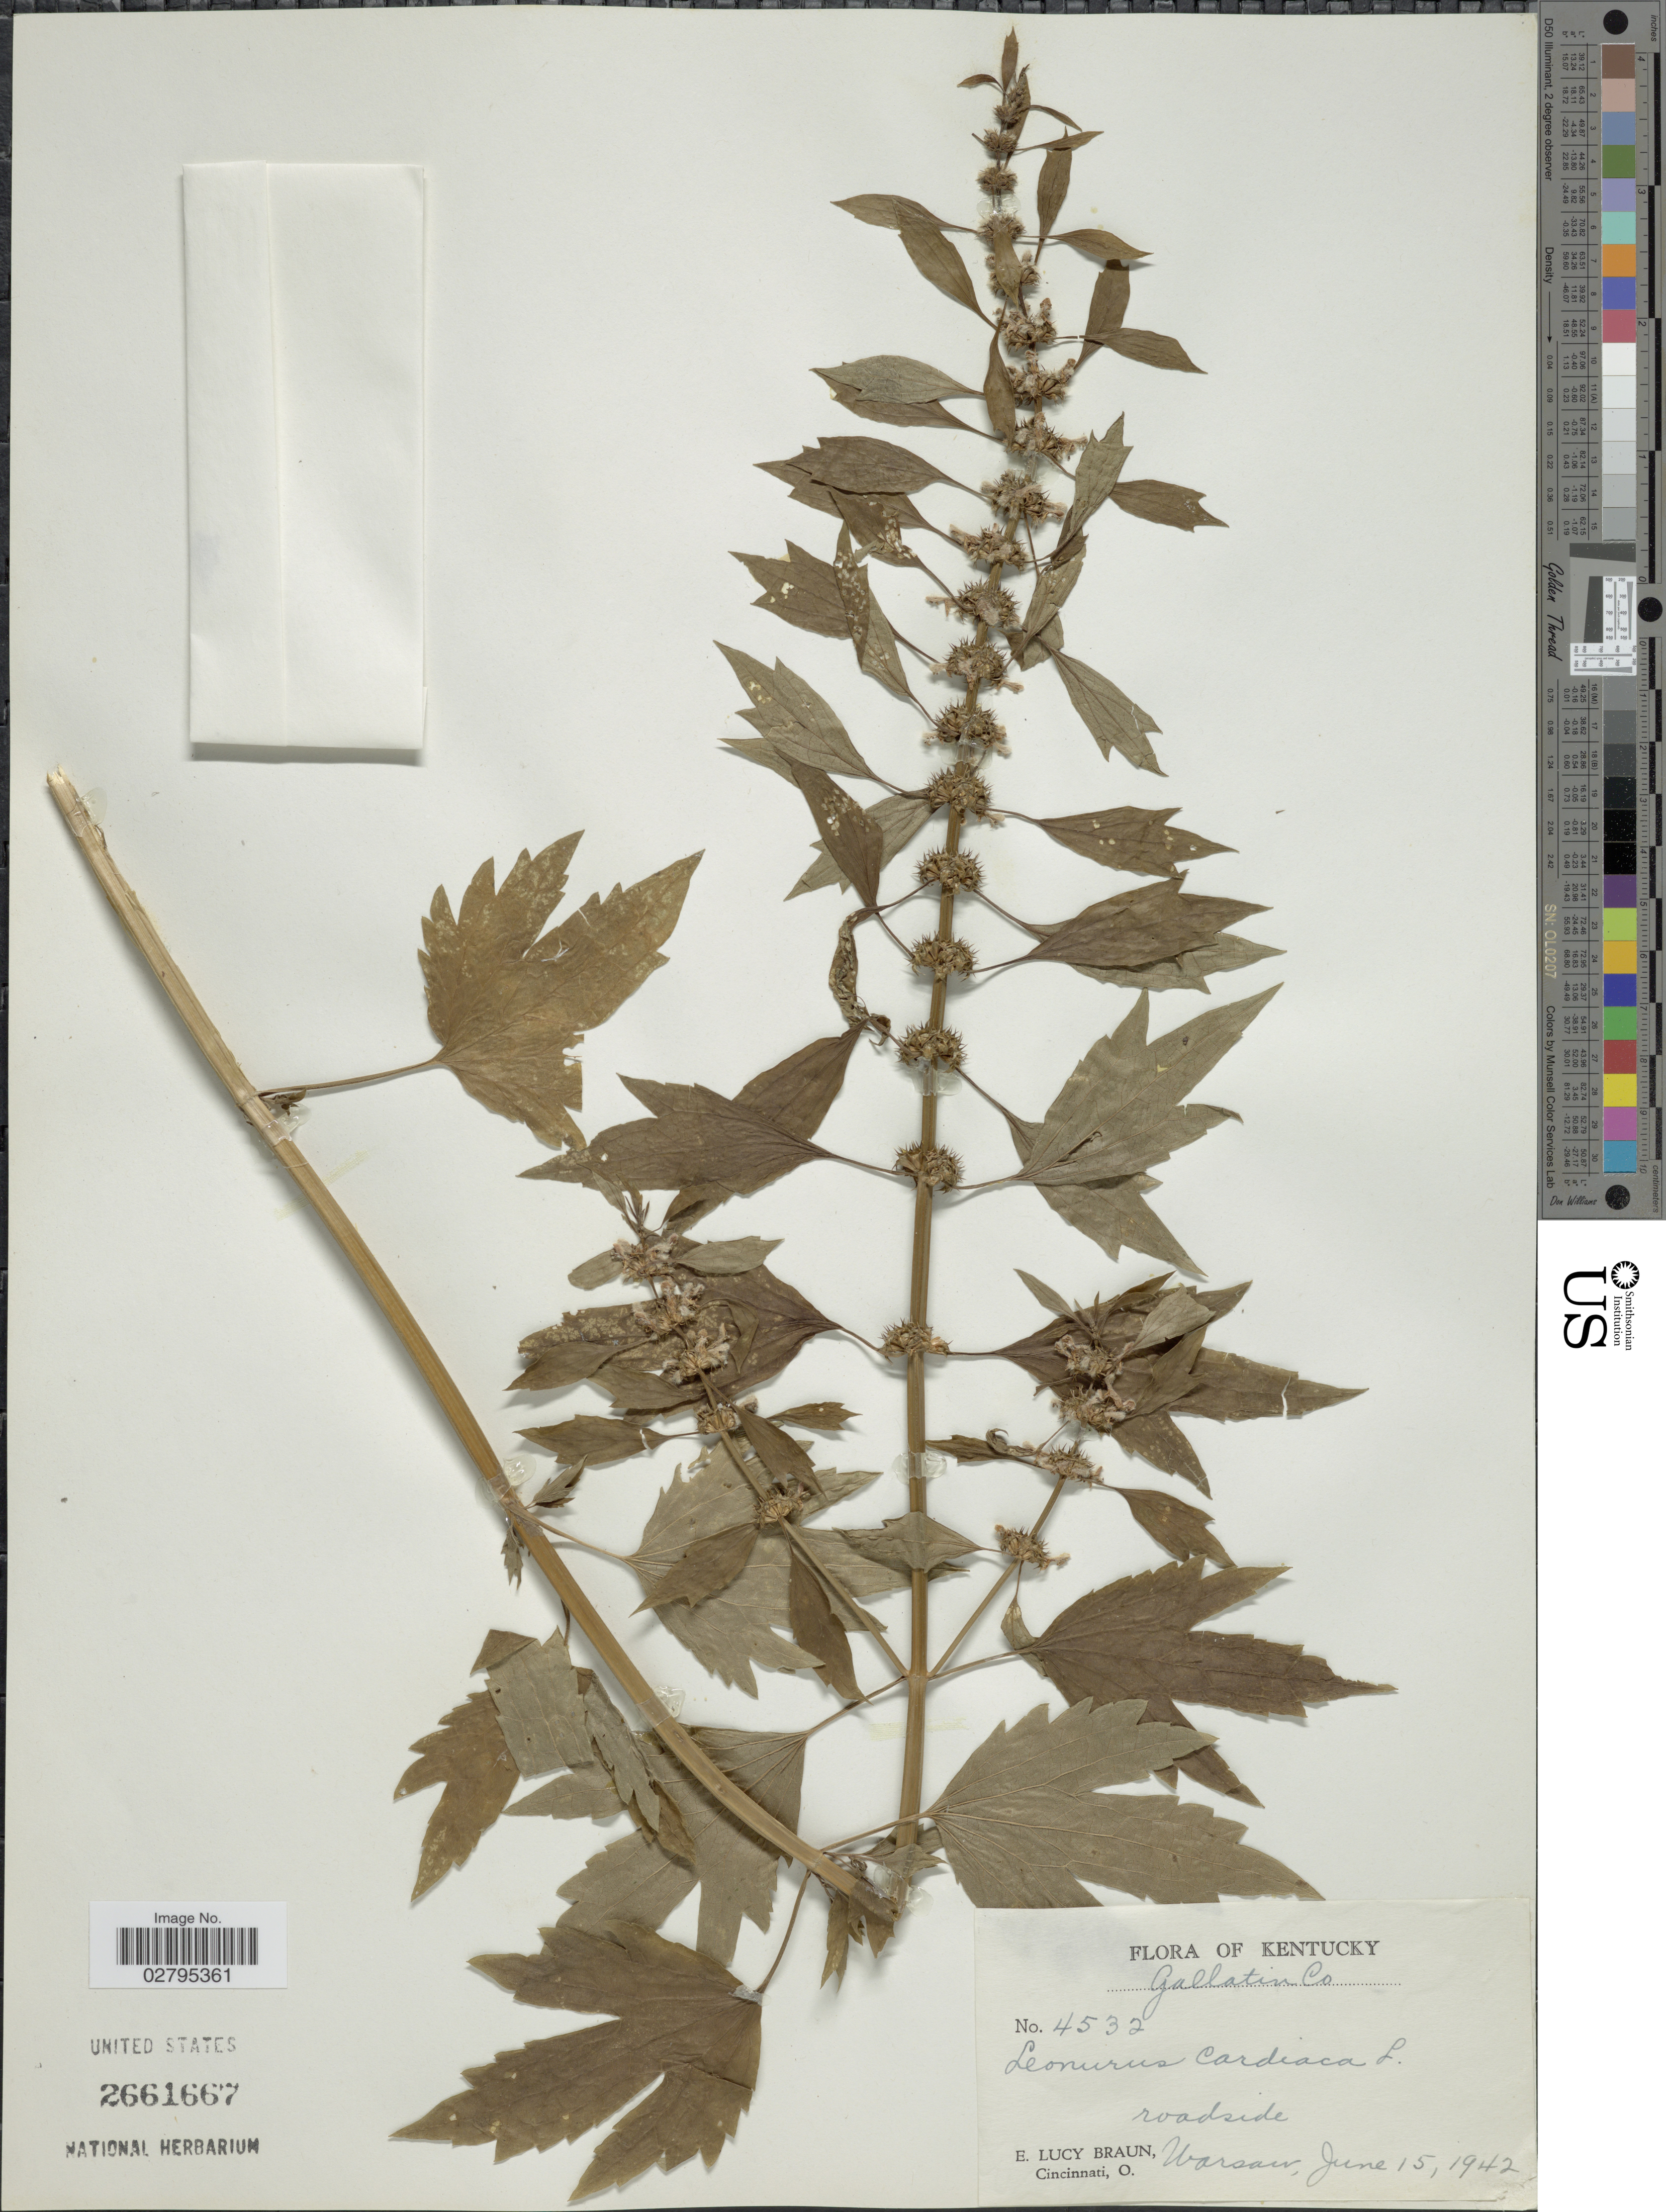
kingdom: Plantae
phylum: Tracheophyta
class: Magnoliopsida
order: Lamiales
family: Lamiaceae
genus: Leonurus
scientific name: Leonurus cardiaca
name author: L.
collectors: E. L. Braun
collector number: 4532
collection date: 1942-06-15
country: United States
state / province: Kentucky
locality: Gallatin Co., roadside Warsaw.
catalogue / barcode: US 2661667